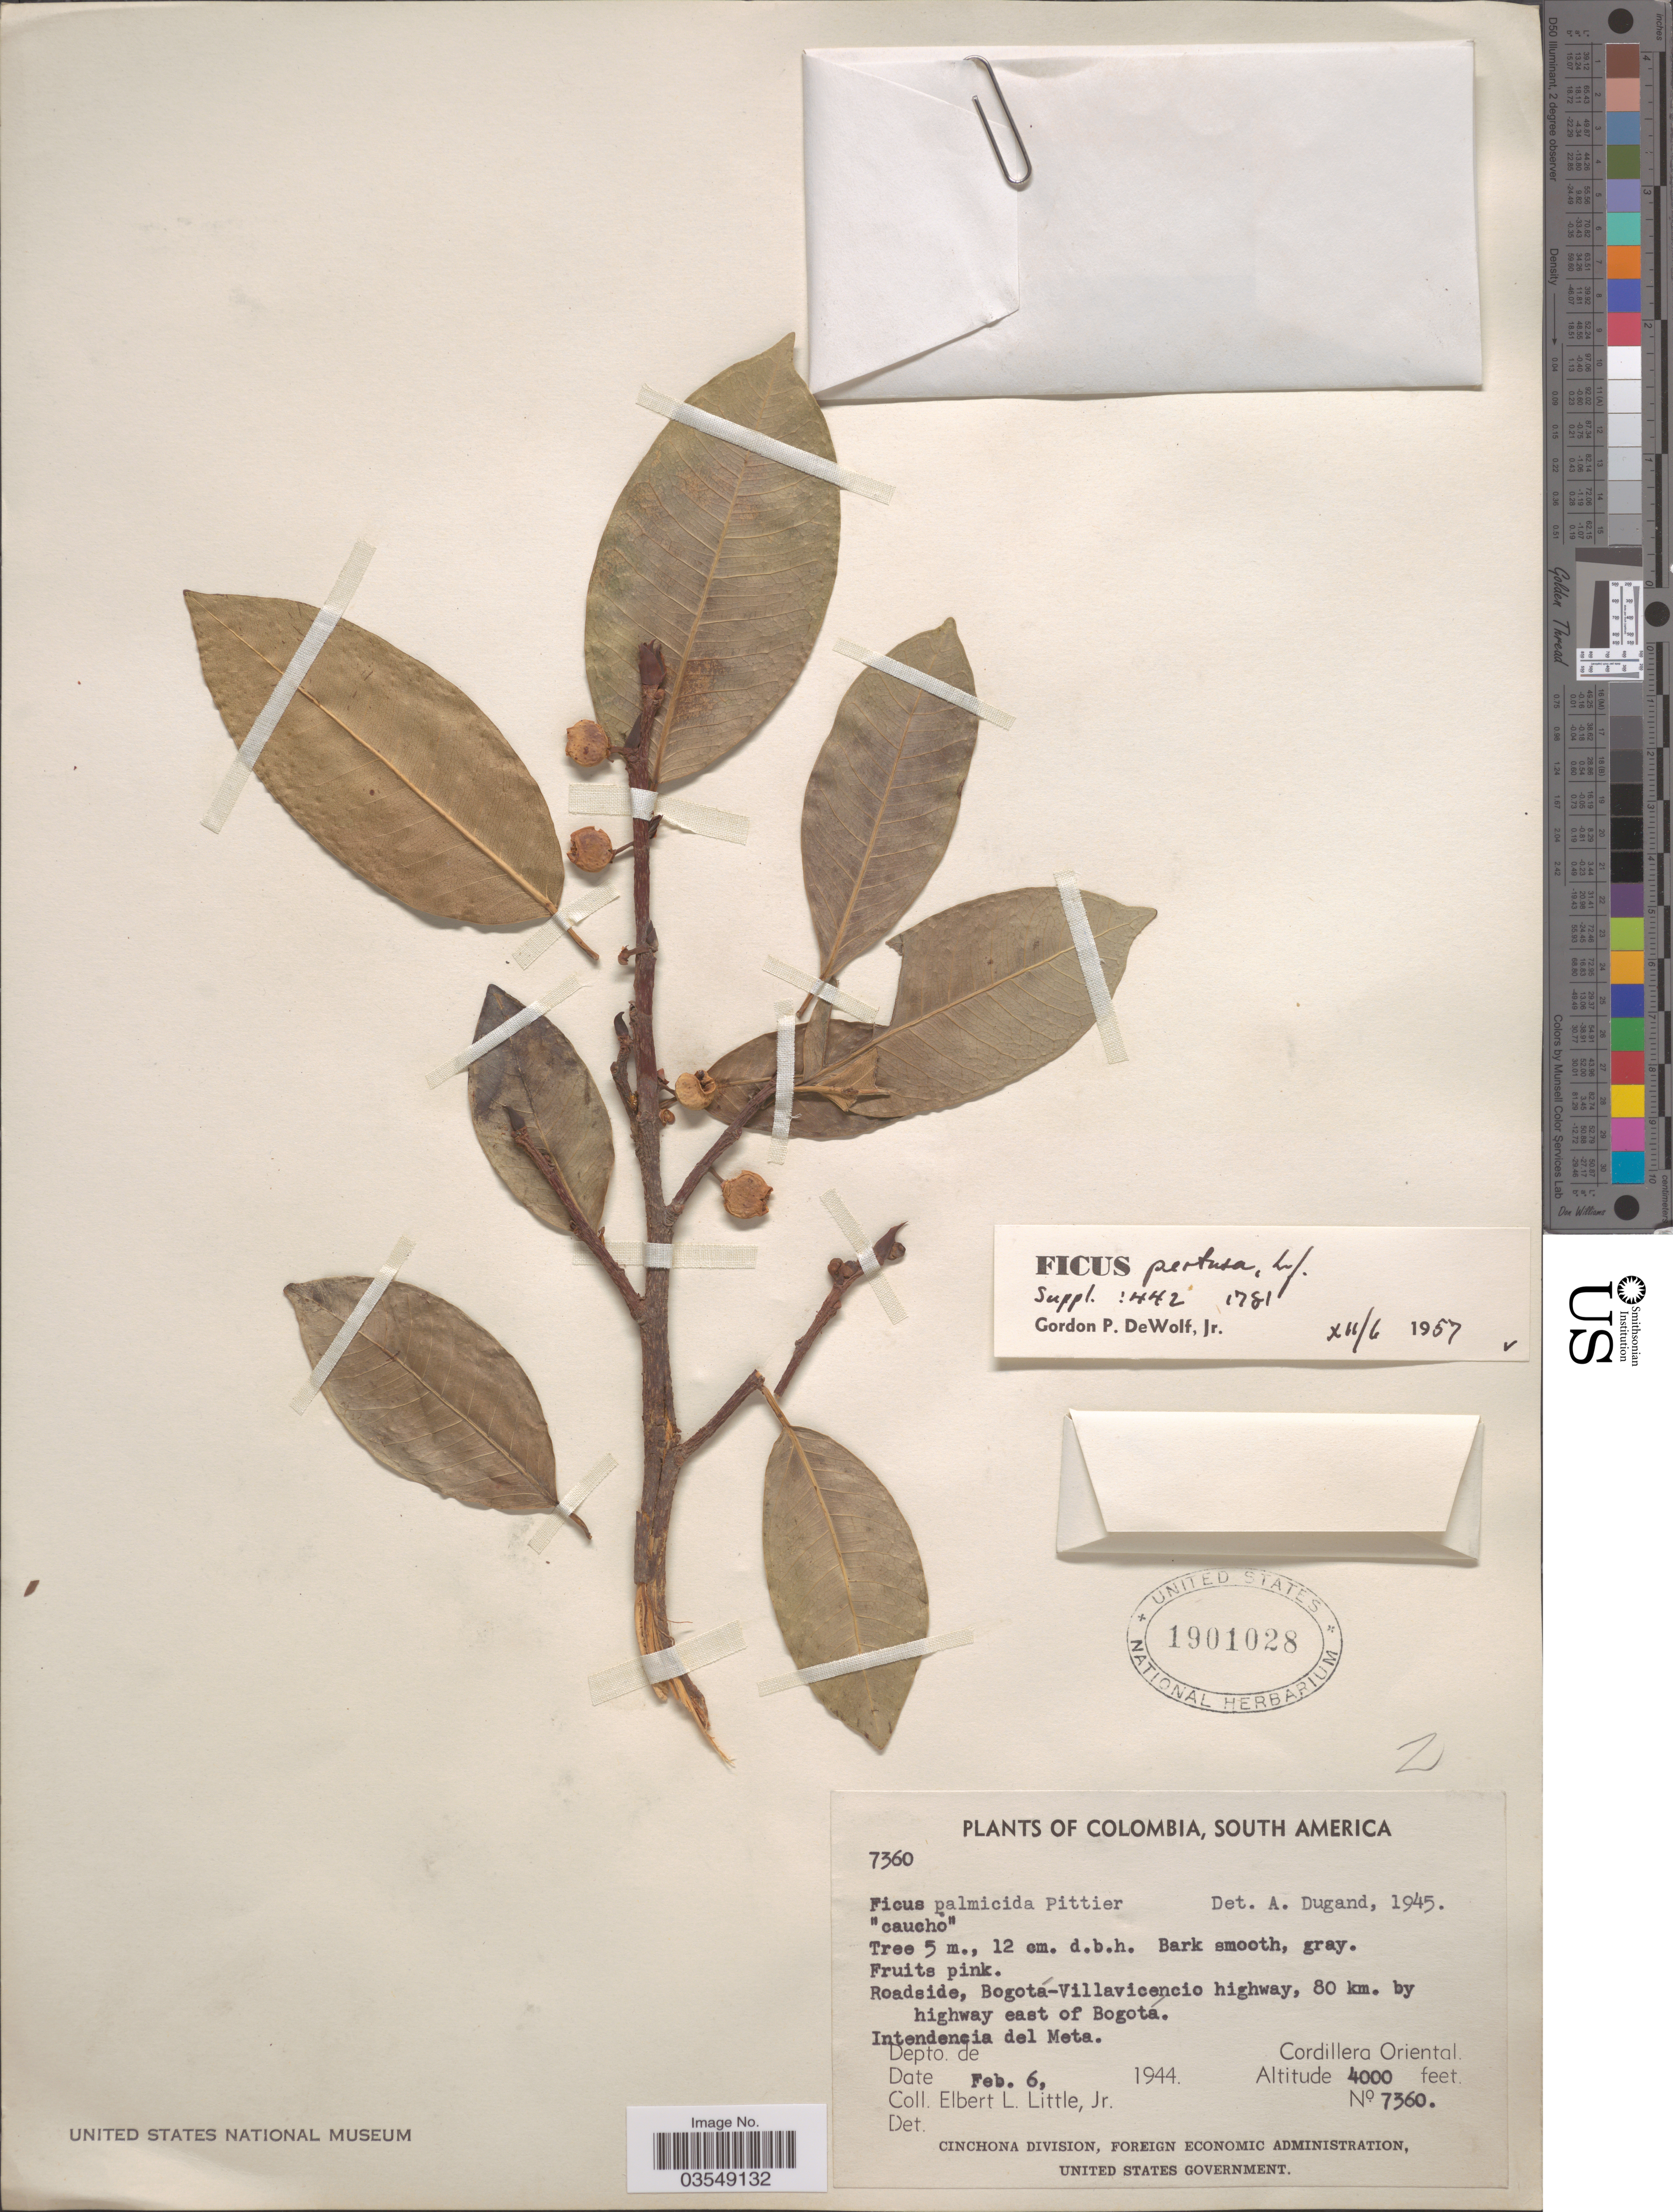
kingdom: Plantae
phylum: Tracheophyta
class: Magnoliopsida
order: Rosales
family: Moraceae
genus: Ficus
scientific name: Ficus pertusa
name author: L. f.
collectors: E. L. Little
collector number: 7360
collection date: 1944-02-06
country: Colombia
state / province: Meta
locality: Roadside, Bogotá-Villavicencio highway, 80 km. by highway east of Bogotá. Depto. de Intendencia del Meta. Cordillera Oriental.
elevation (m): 1219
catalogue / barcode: US 1901028